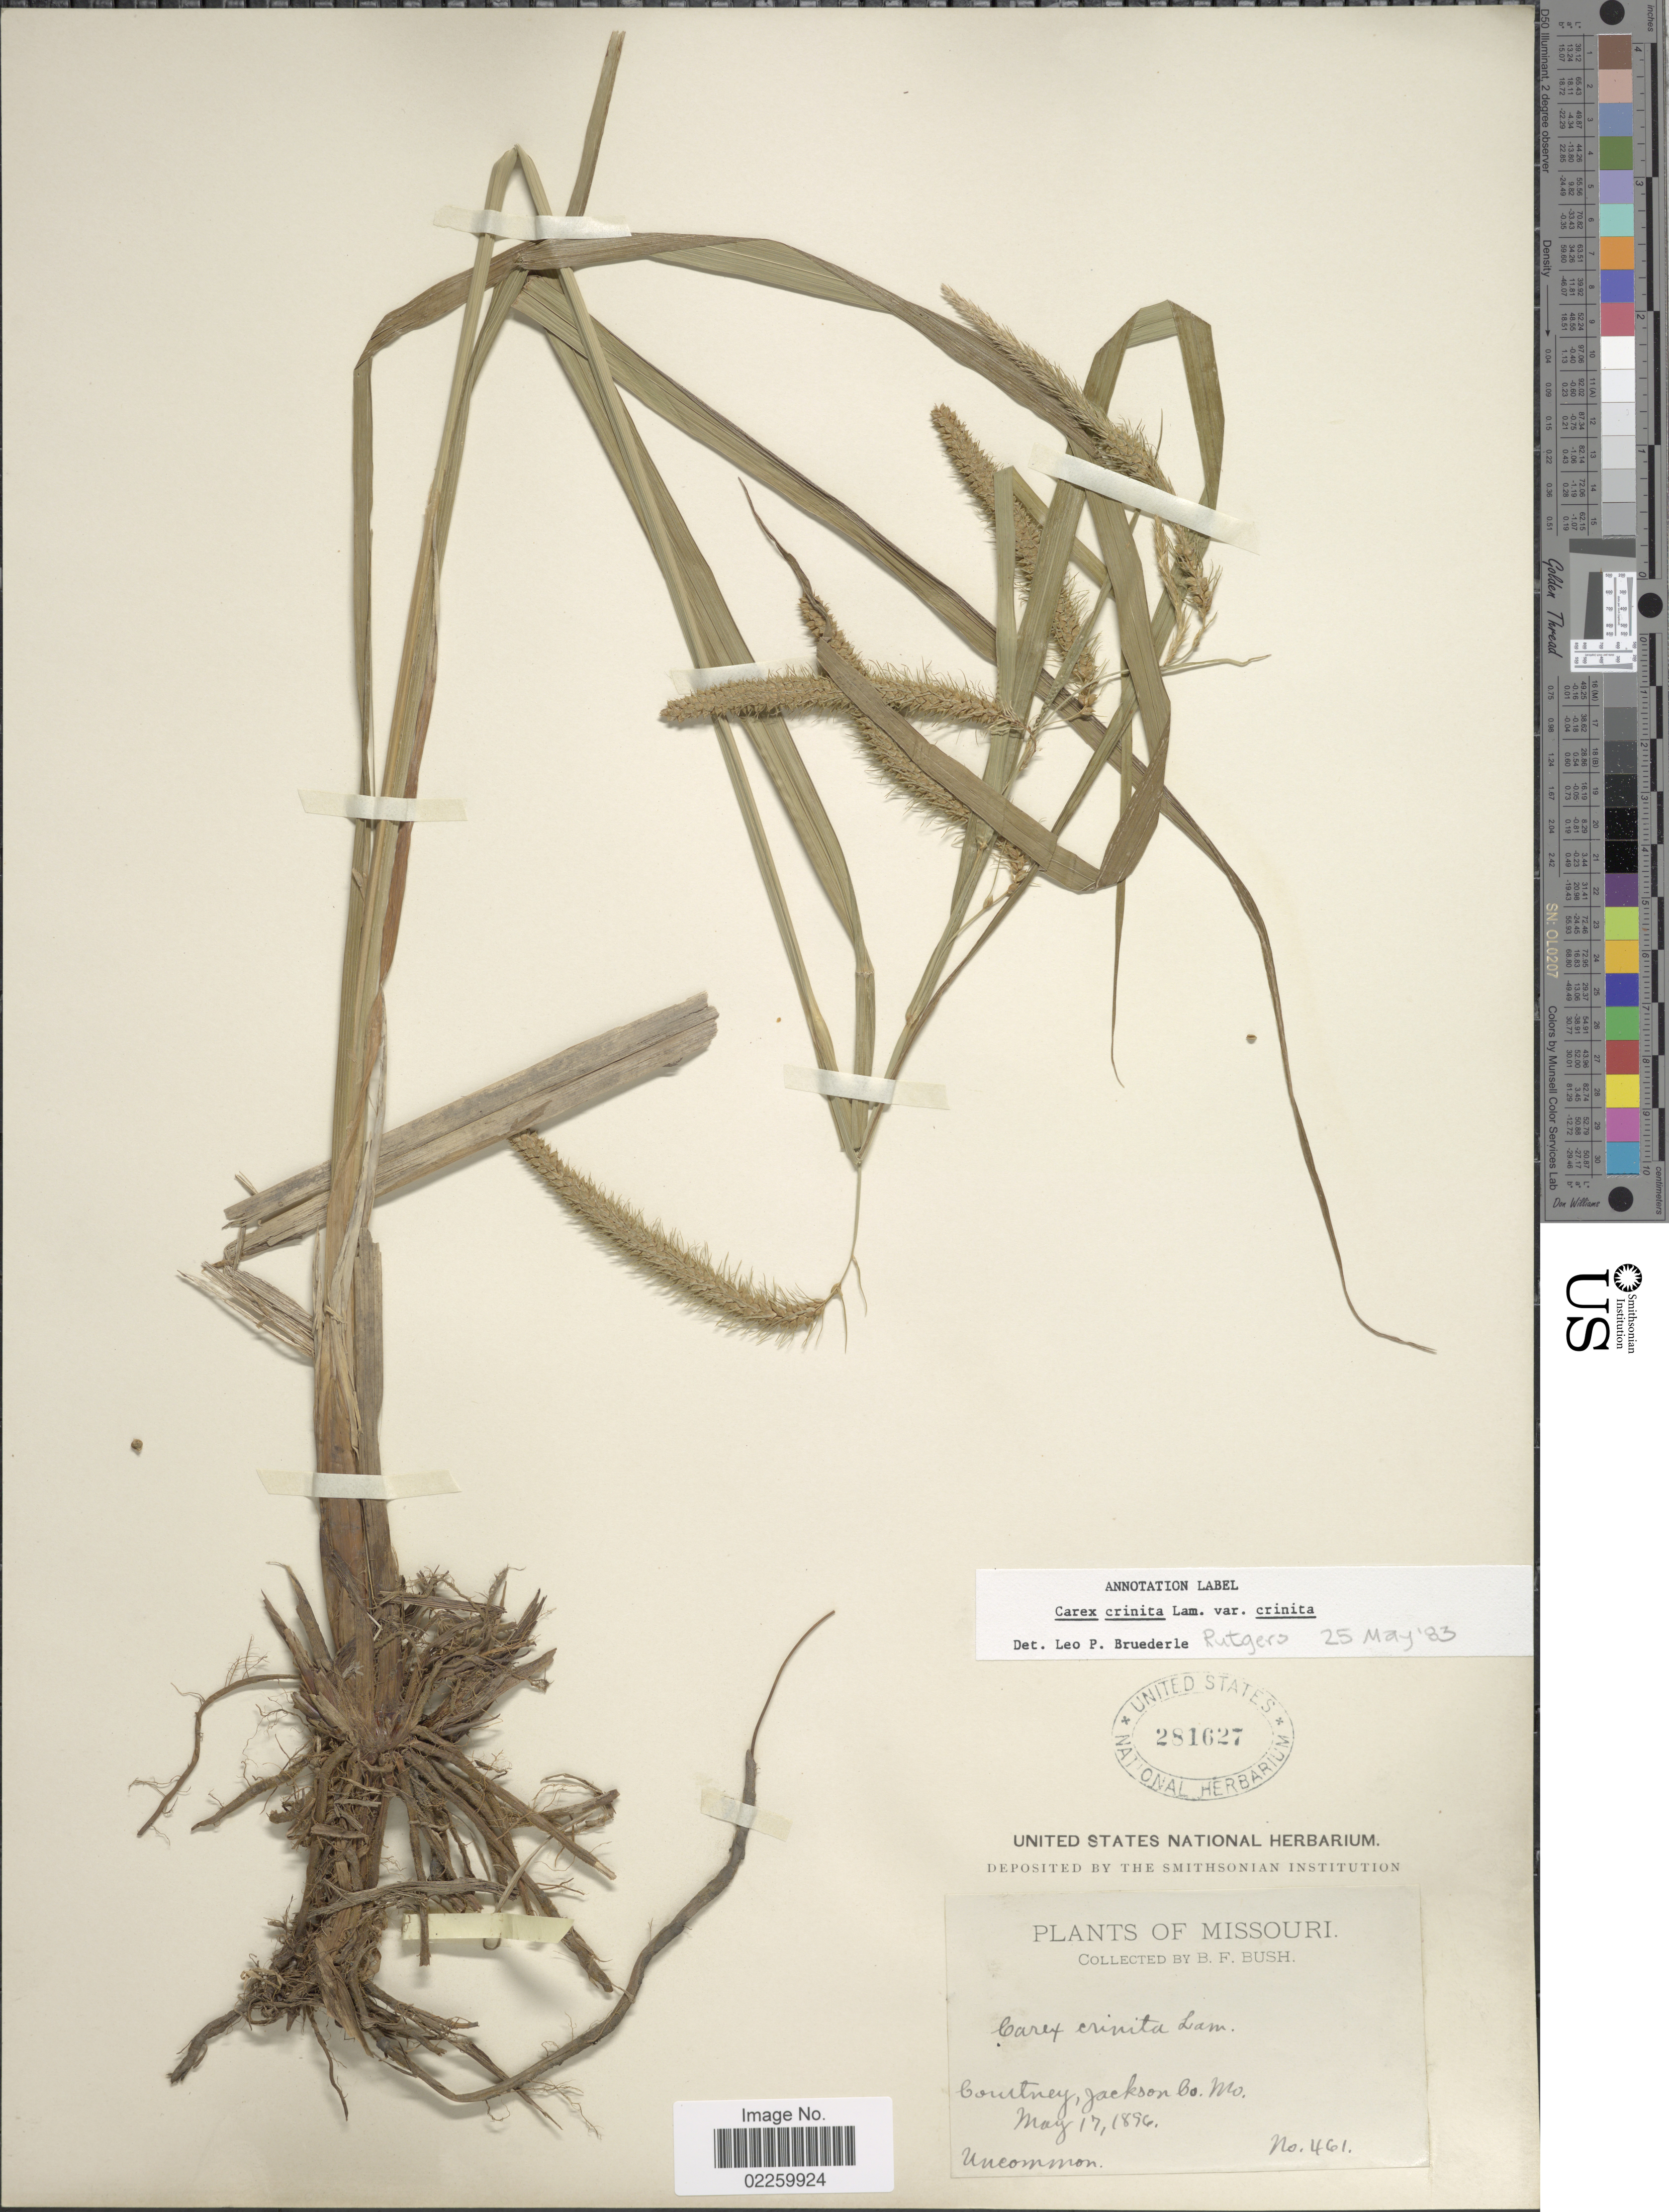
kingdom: Plantae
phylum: Tracheophyta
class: Liliopsida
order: Poales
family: Cyperaceae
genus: Carex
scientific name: Carex crinita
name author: Lam.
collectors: B. F. Bush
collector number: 461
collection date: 1896-05-17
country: United States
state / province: Missouri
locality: Courtney, Jackson Co., Mo.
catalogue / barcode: US 281627